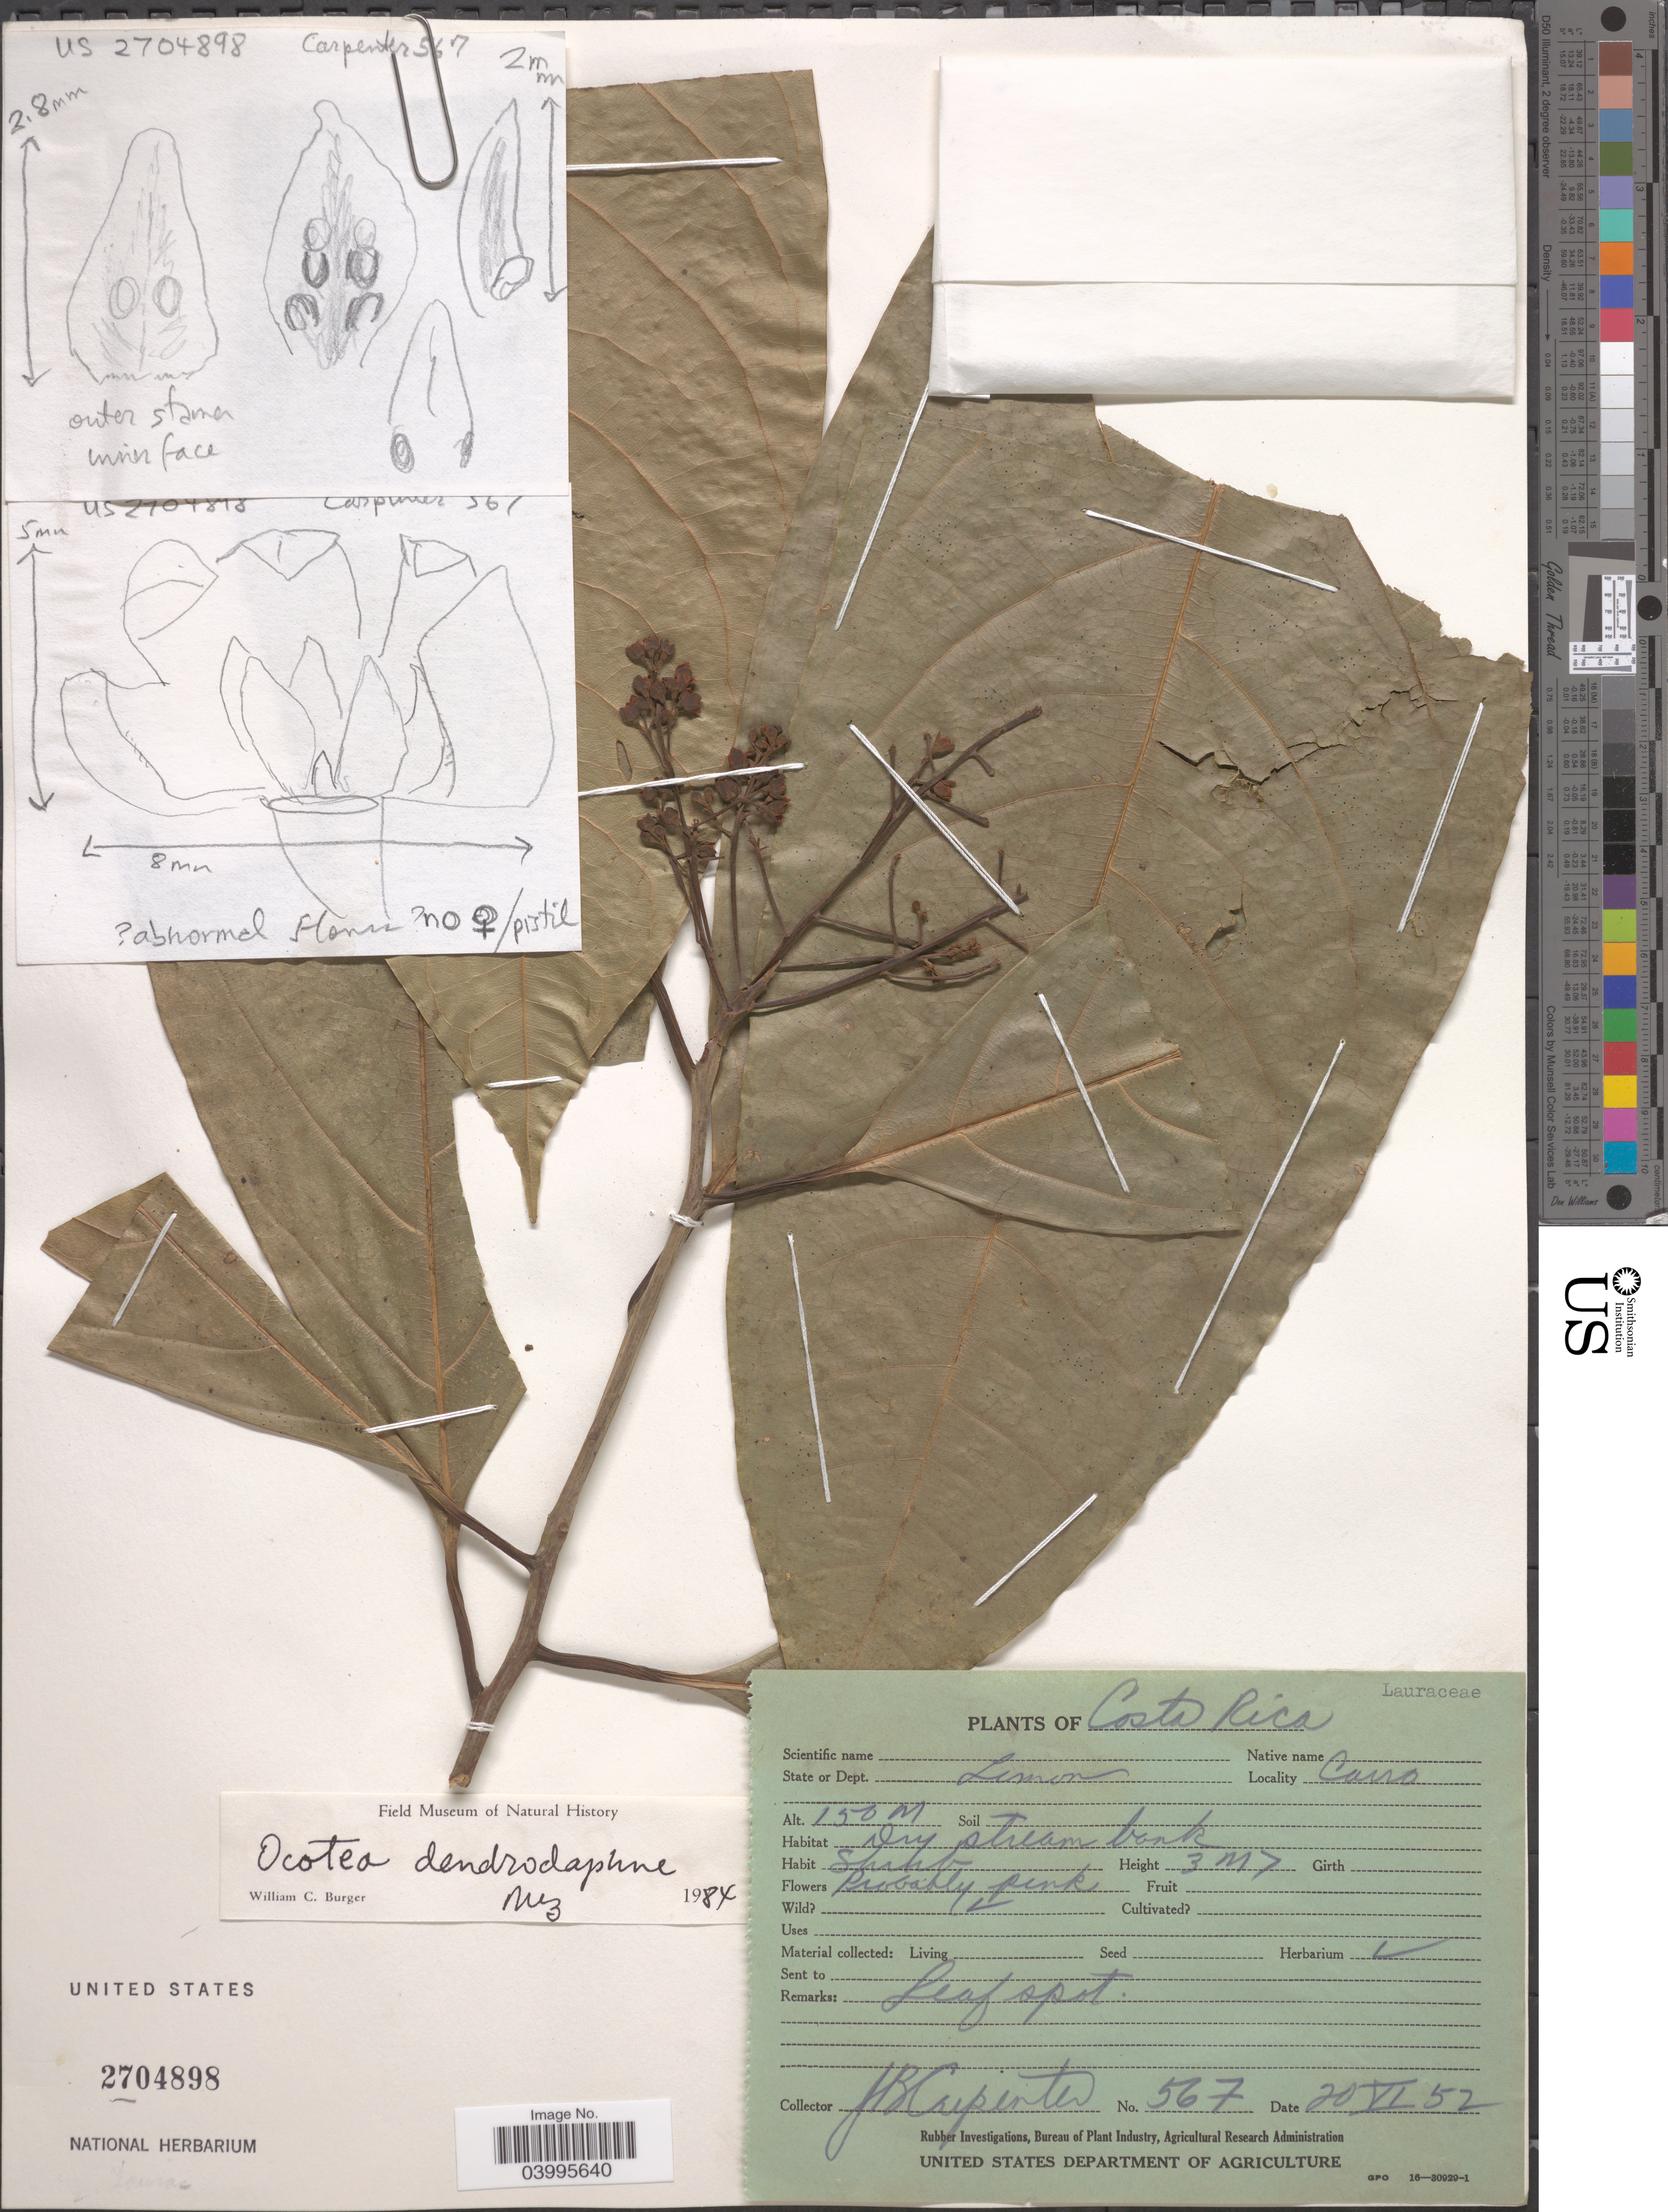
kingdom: Plantae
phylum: Tracheophyta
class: Magnoliopsida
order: Laurales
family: Lauraceae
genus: Ocotea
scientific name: Ocotea dendrodaphne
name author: Mez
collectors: J. Carpenter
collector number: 567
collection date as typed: Transcribed d/m/y: 20/6/52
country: Costa Rica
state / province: Limón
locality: Dept. Limon. Cairo.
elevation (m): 150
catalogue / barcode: US 2704898